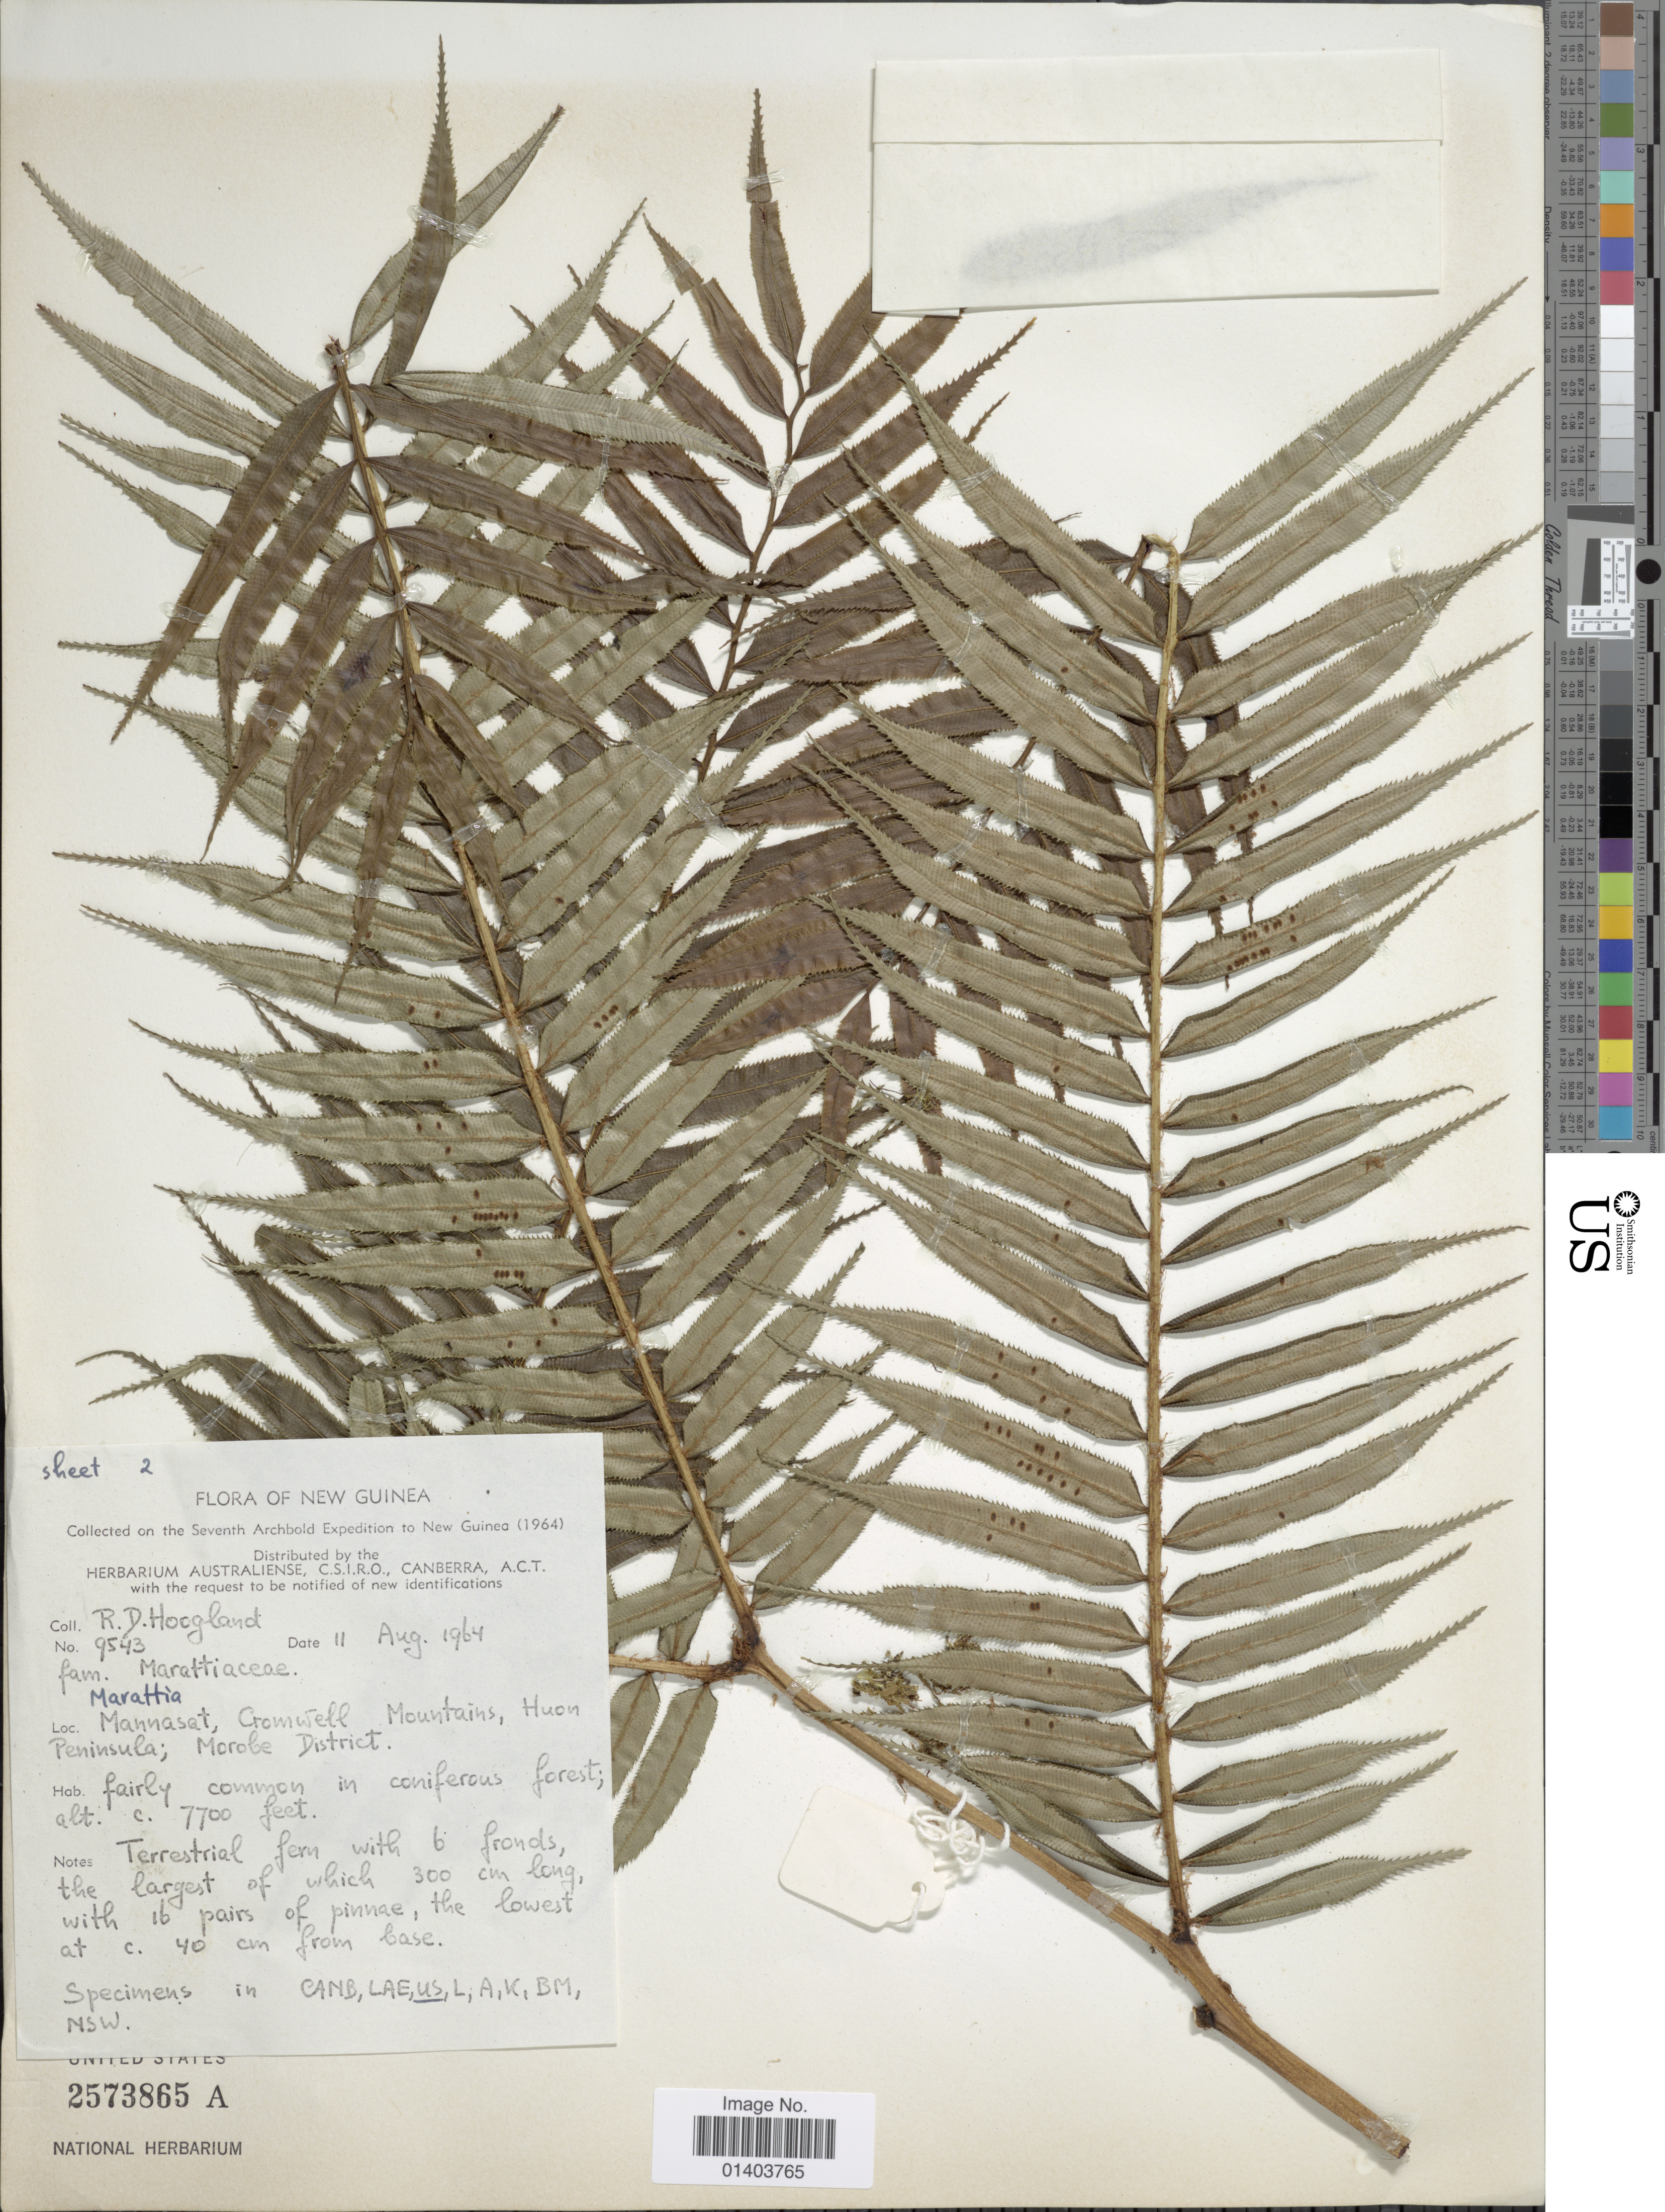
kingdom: Plantae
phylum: Tracheophyta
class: Polypodiopsida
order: Marattiales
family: Marattiaceae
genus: Ptisana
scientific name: Ptisana sp.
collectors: R. D. Hoogland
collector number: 9543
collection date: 1964-08-11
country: Papua New Guinea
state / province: Morobe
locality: Mannasat, Cromwel Mountains, Huon Peninsula; Morobe District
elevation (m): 2347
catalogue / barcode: US 2573865A